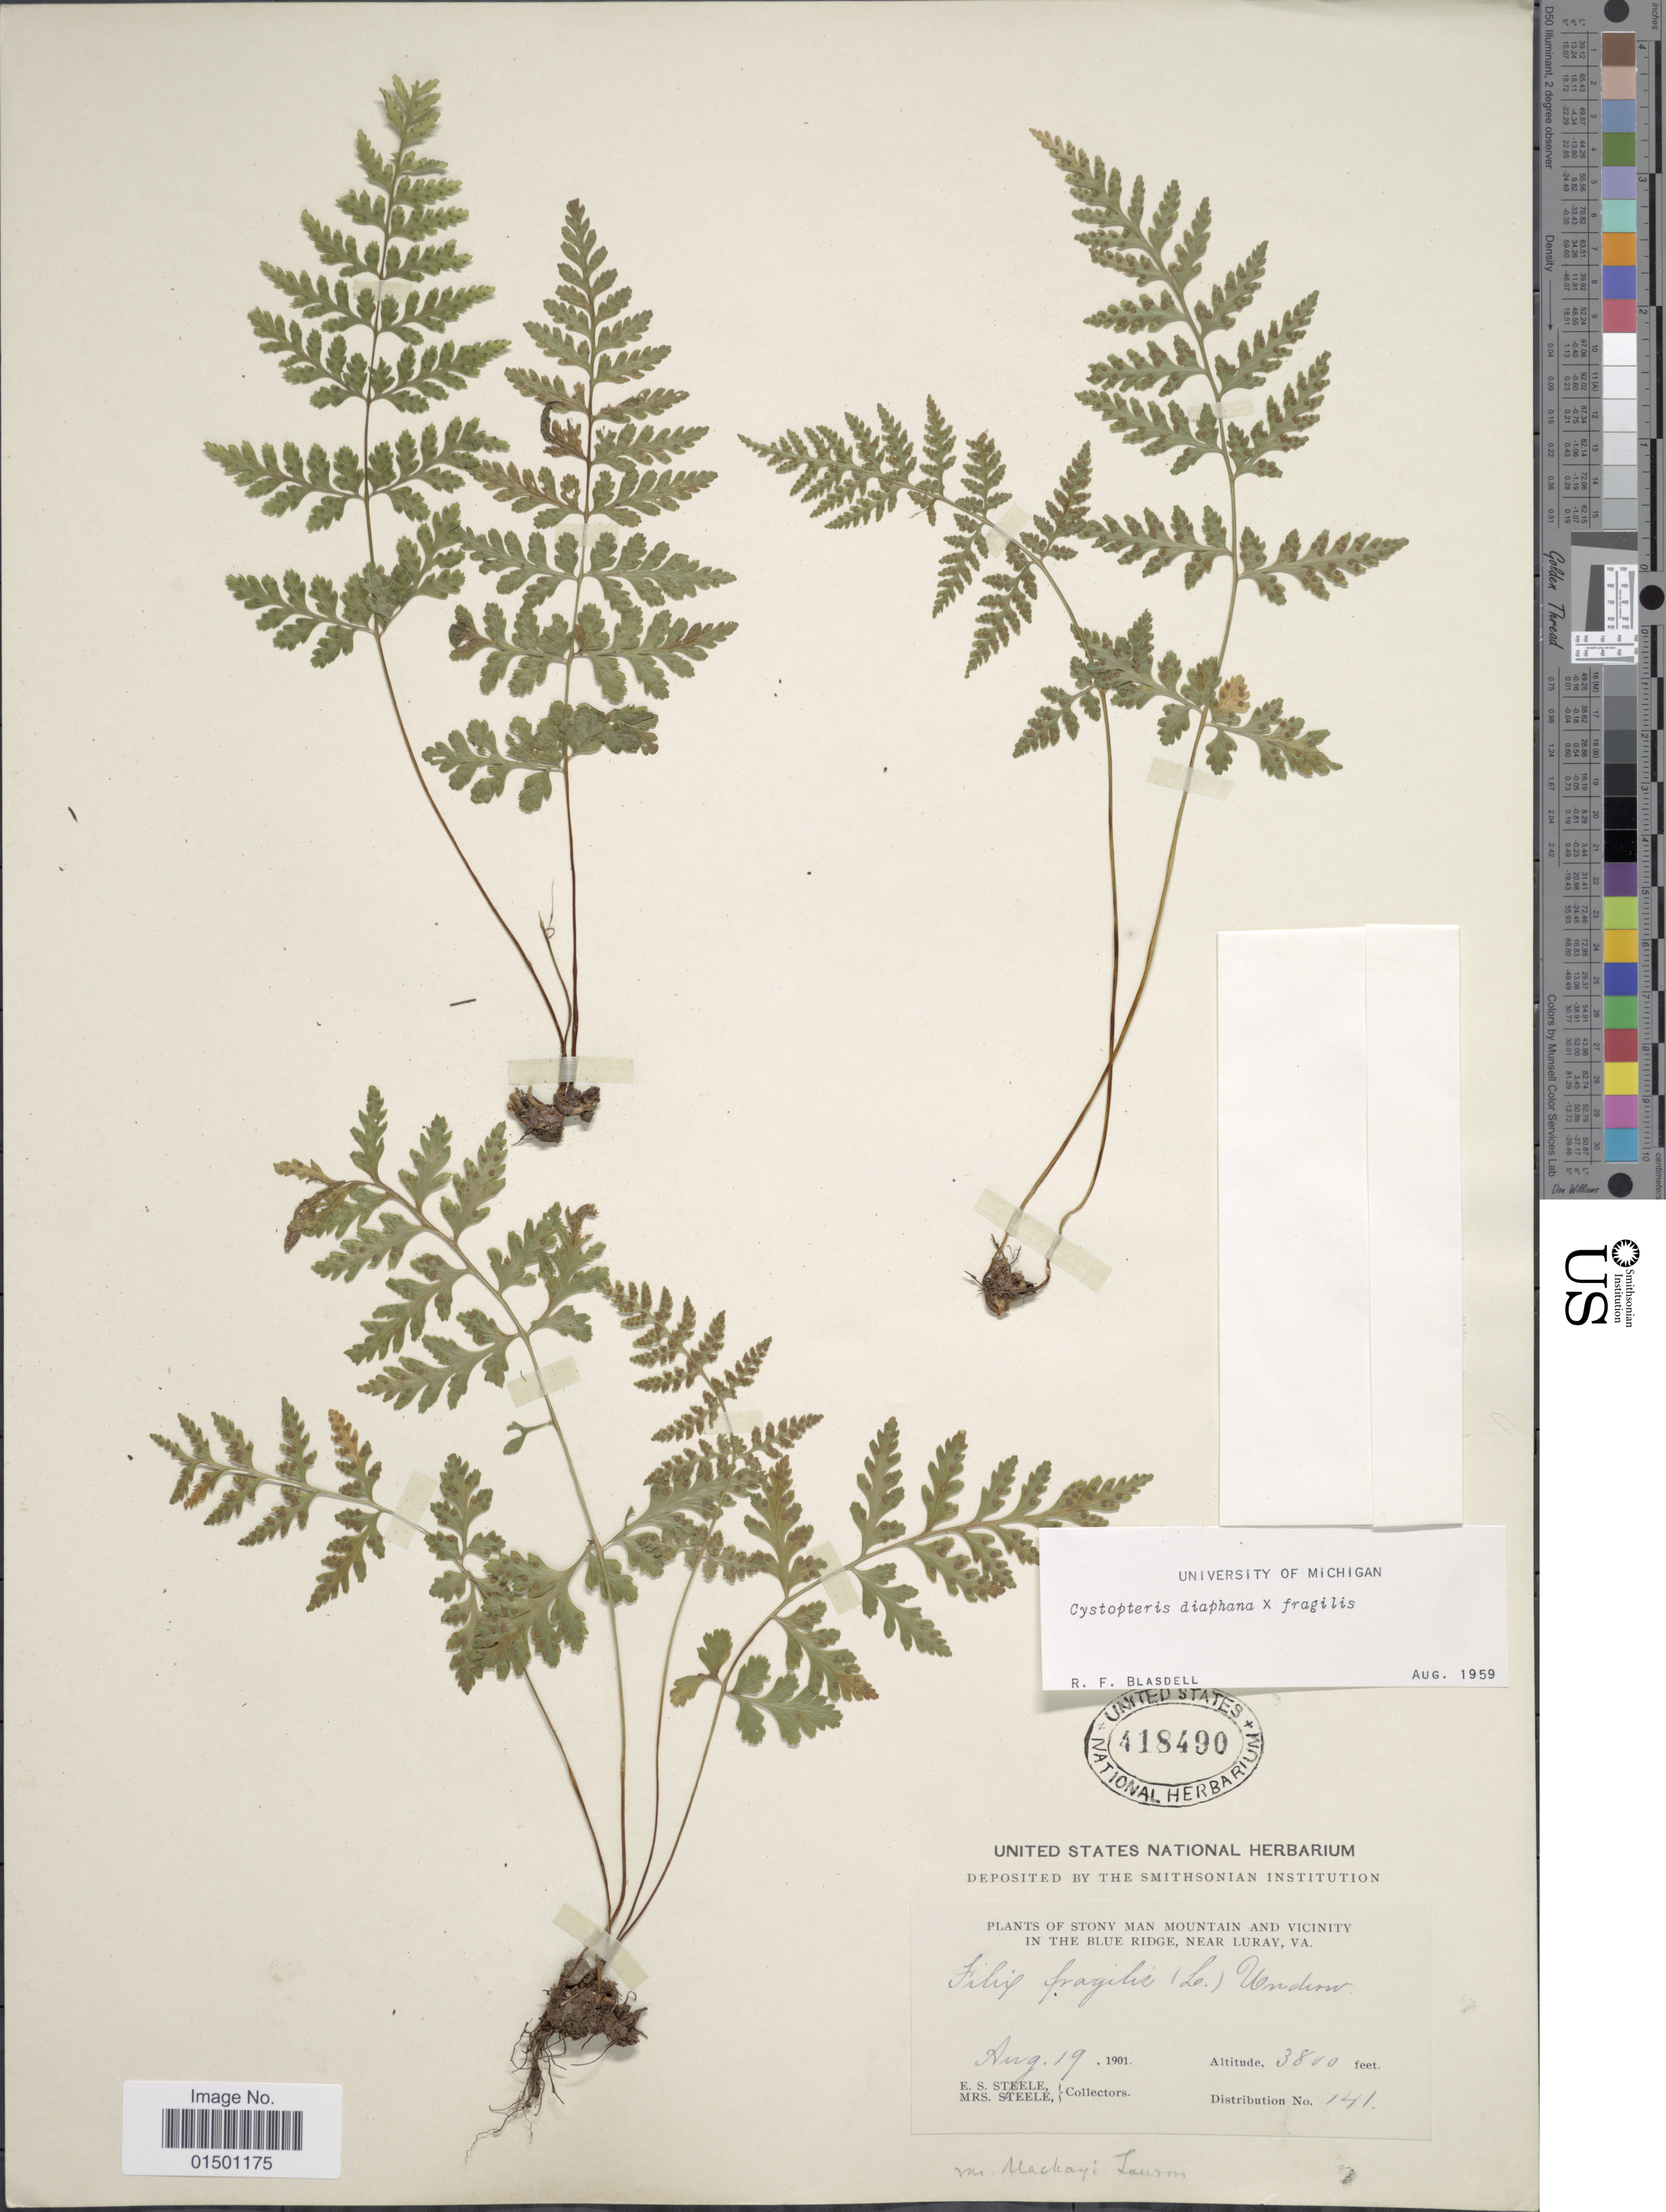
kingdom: Plantae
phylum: Tracheophyta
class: Polypodiopsida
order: Polypodiales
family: Cystopteridaceae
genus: Cystopteris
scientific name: Cystopteris diaphana x C. fragilis (L.) Bernh.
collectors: E. Steele & Mrs. E. S. Steele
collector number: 141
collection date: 1901-08-19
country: United States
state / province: Virginia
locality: Stony Man Mountain and vicinity in the Blue Ridge, near Luray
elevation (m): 1158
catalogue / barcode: US 418490